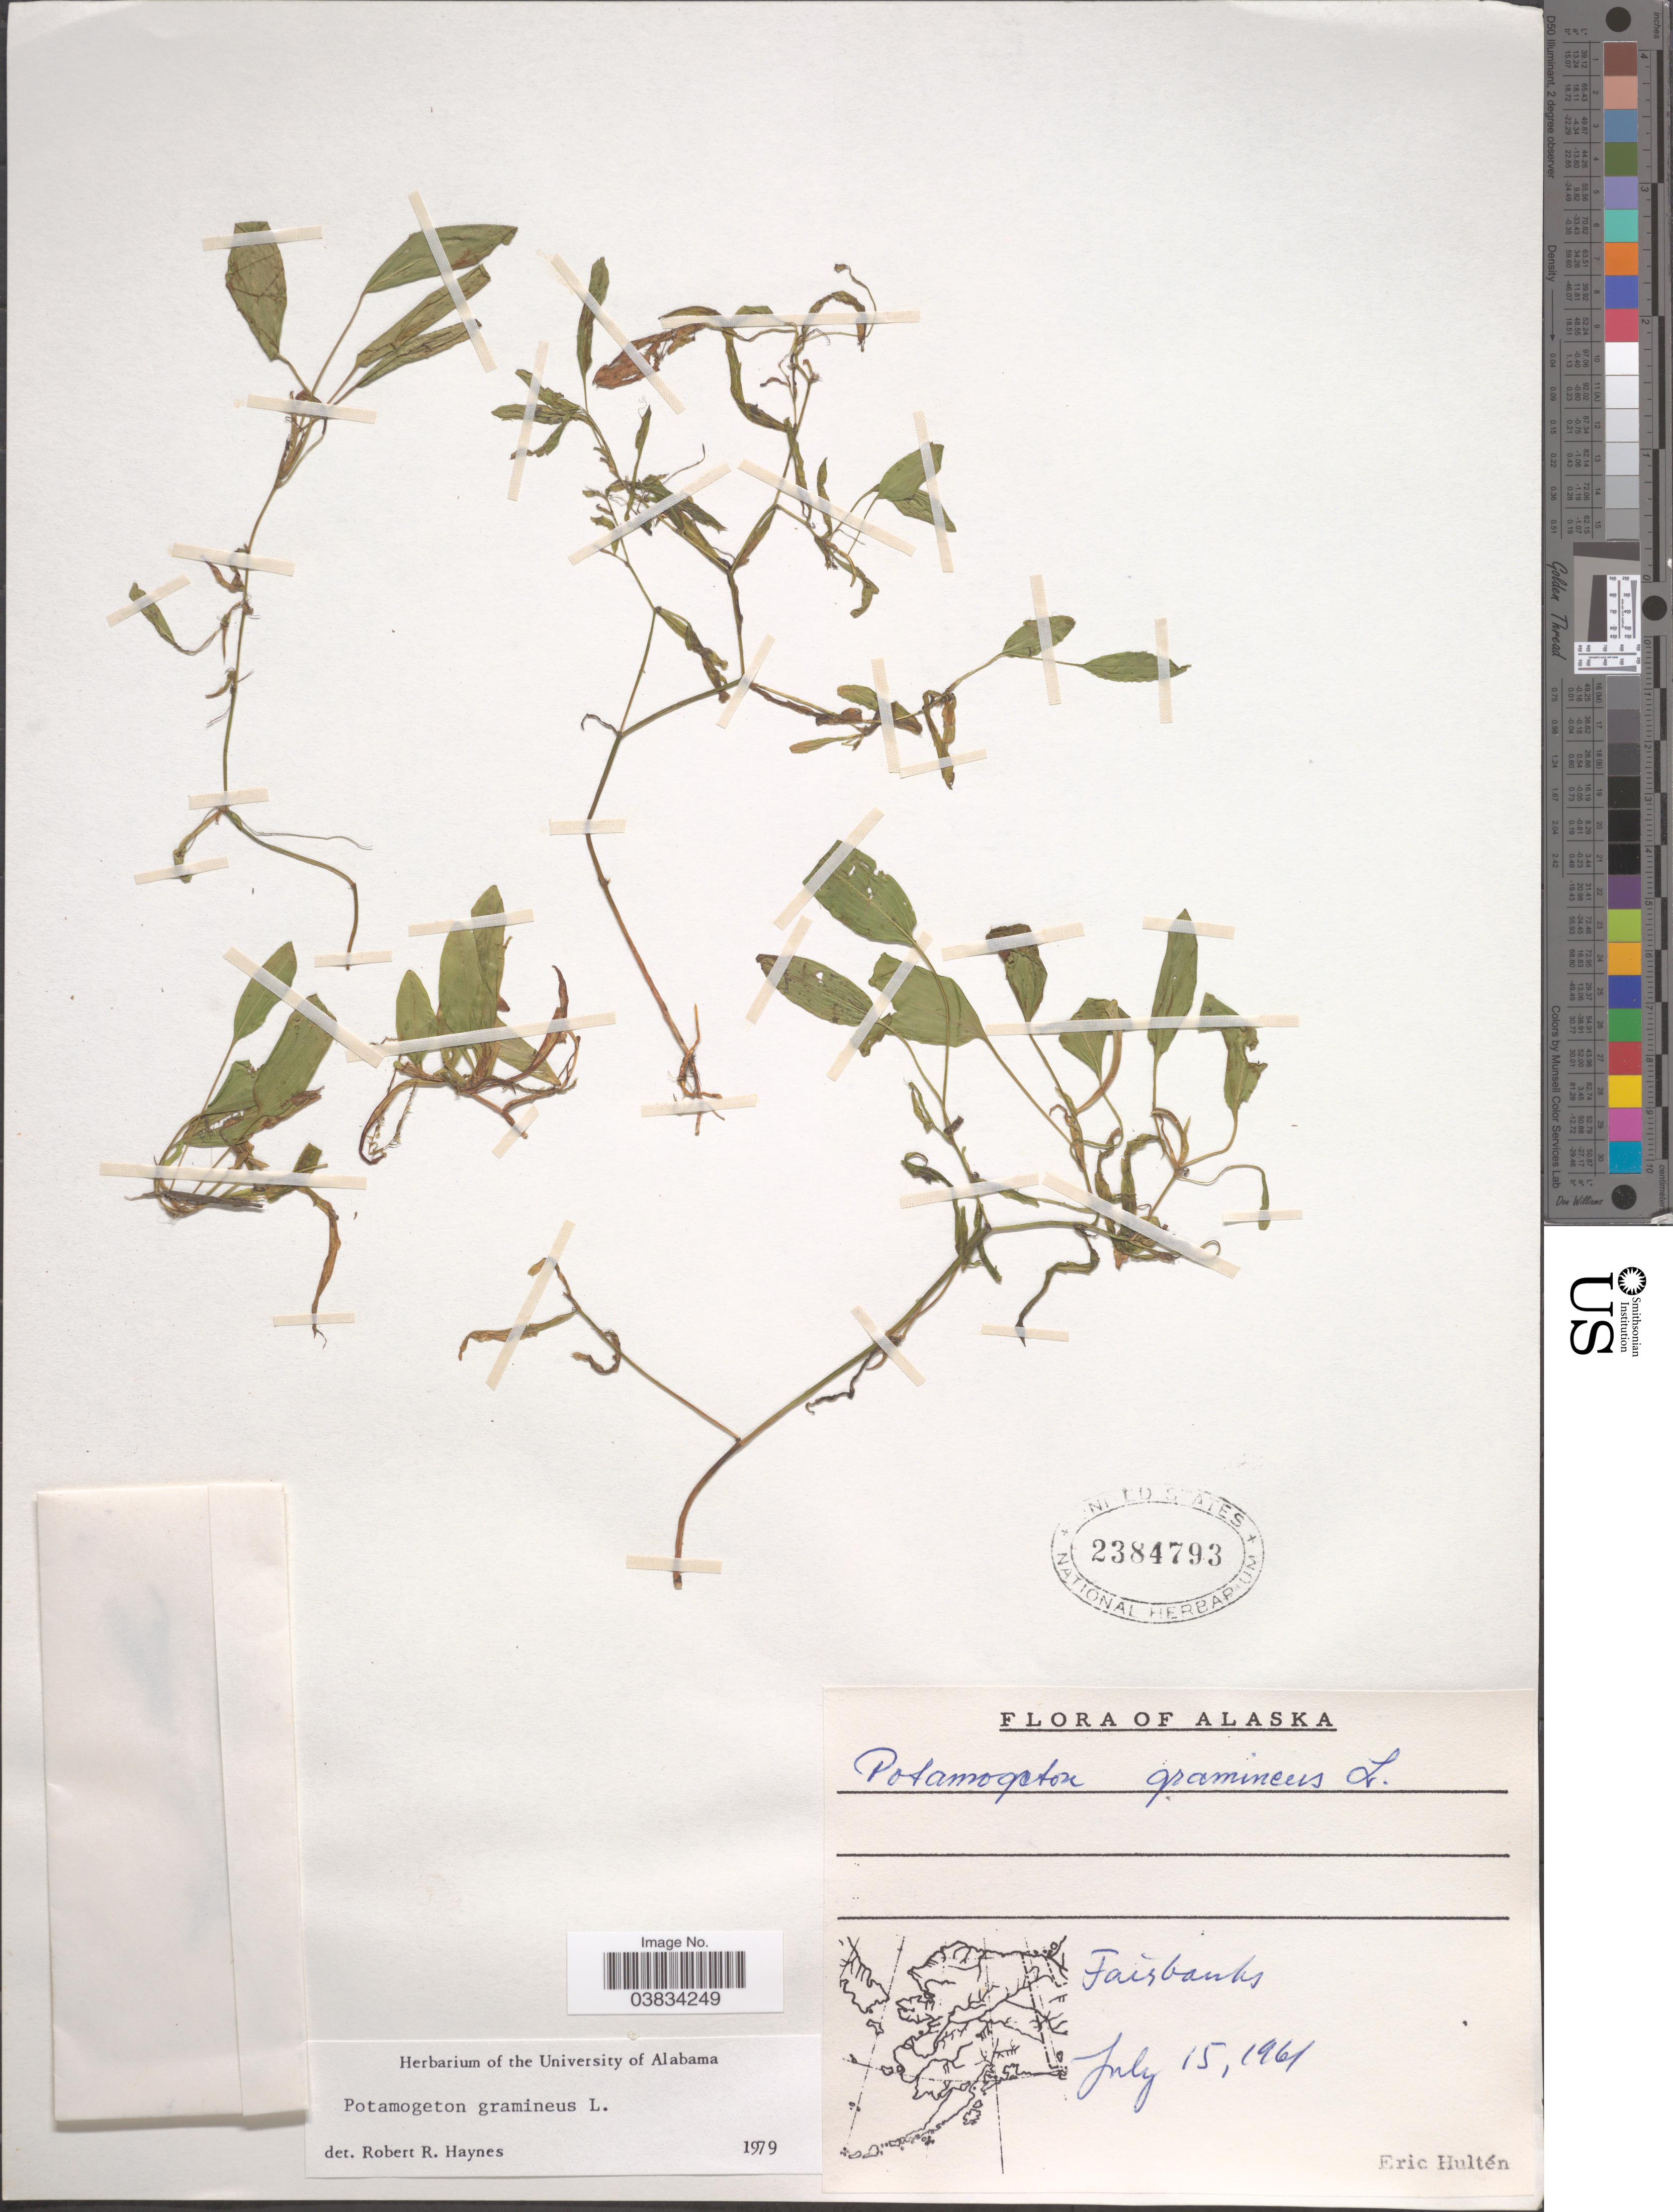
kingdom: Plantae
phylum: Tracheophyta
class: Liliopsida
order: Alismatales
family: Potamogetonaceae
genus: Potamogeton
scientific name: Potamogeton gramineus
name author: L.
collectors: E. G. Hultén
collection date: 1961-07-15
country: United States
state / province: Alaska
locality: Fairbanks.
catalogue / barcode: US 2384793